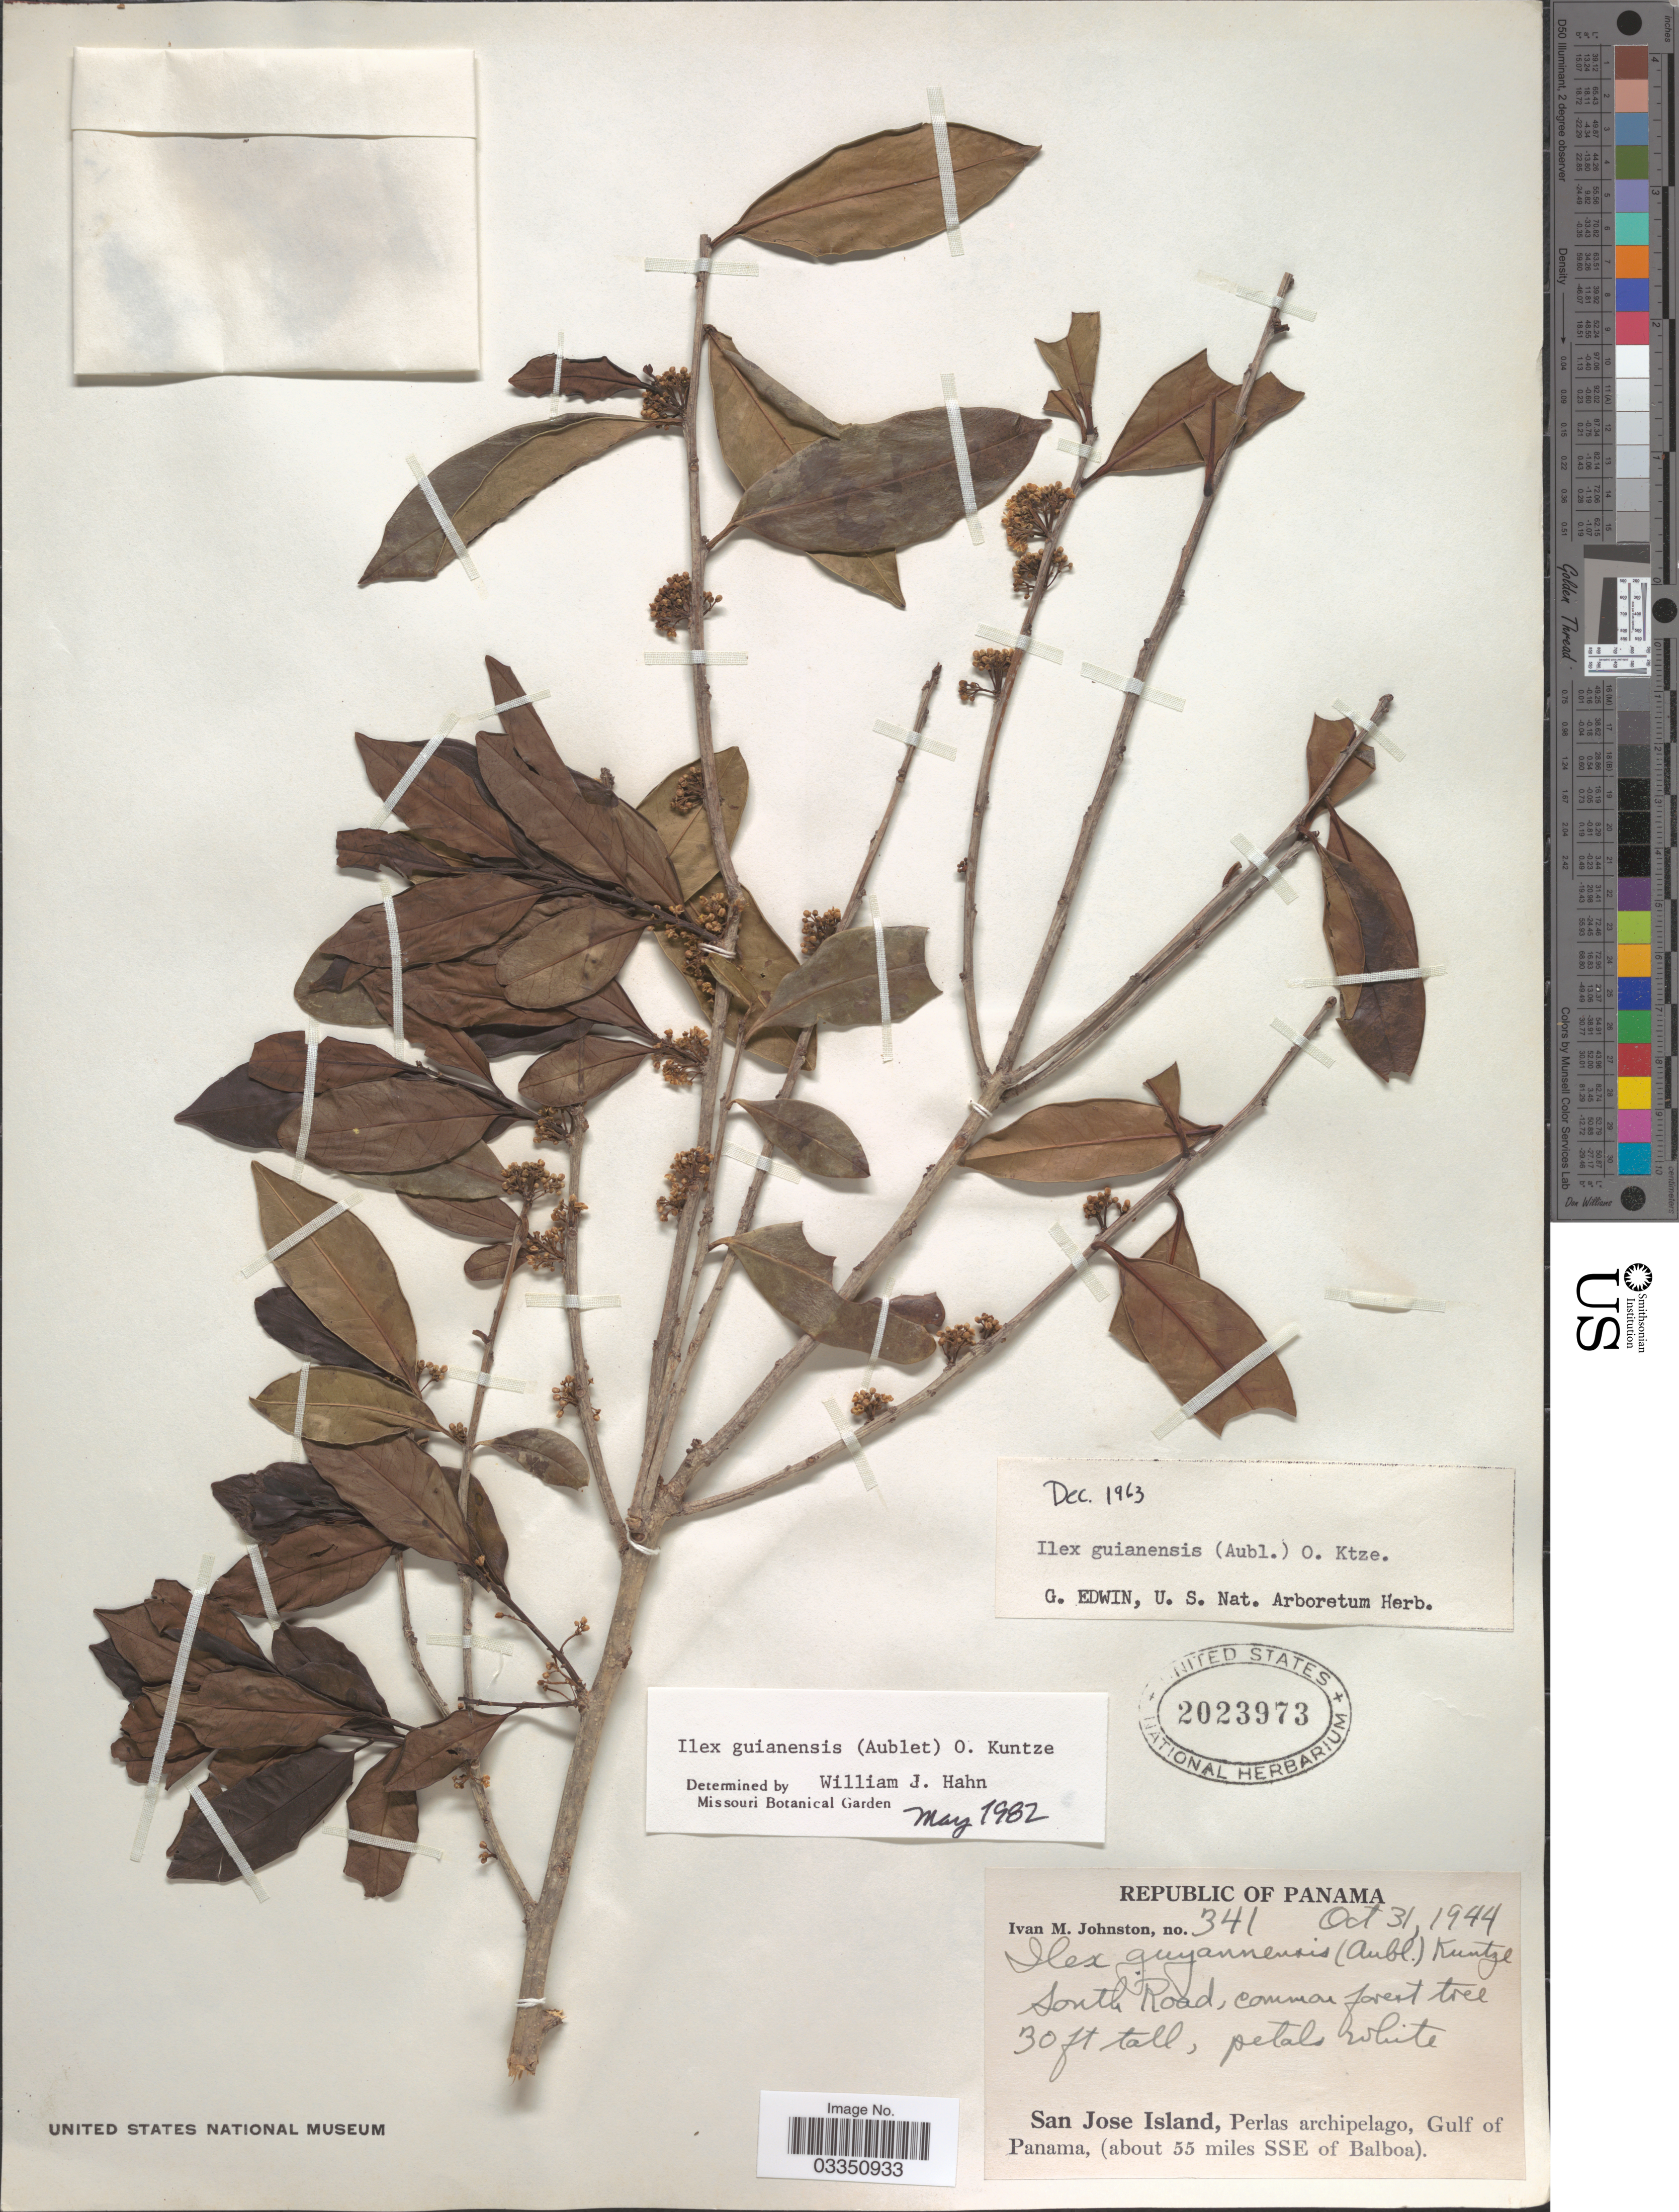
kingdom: Plantae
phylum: Tracheophyta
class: Magnoliopsida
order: Aquifoliales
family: Aquifoliaceae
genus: Ilex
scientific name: Ilex guianensis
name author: (Aubl.) Kuntze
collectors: I.M. Johnston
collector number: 341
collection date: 1944-10-31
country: Panama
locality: South Road, San Jose Island, Perlas archipelago, Gulf of Panama, (about 55 miles SSE of Balboa).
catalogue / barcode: US 2023973